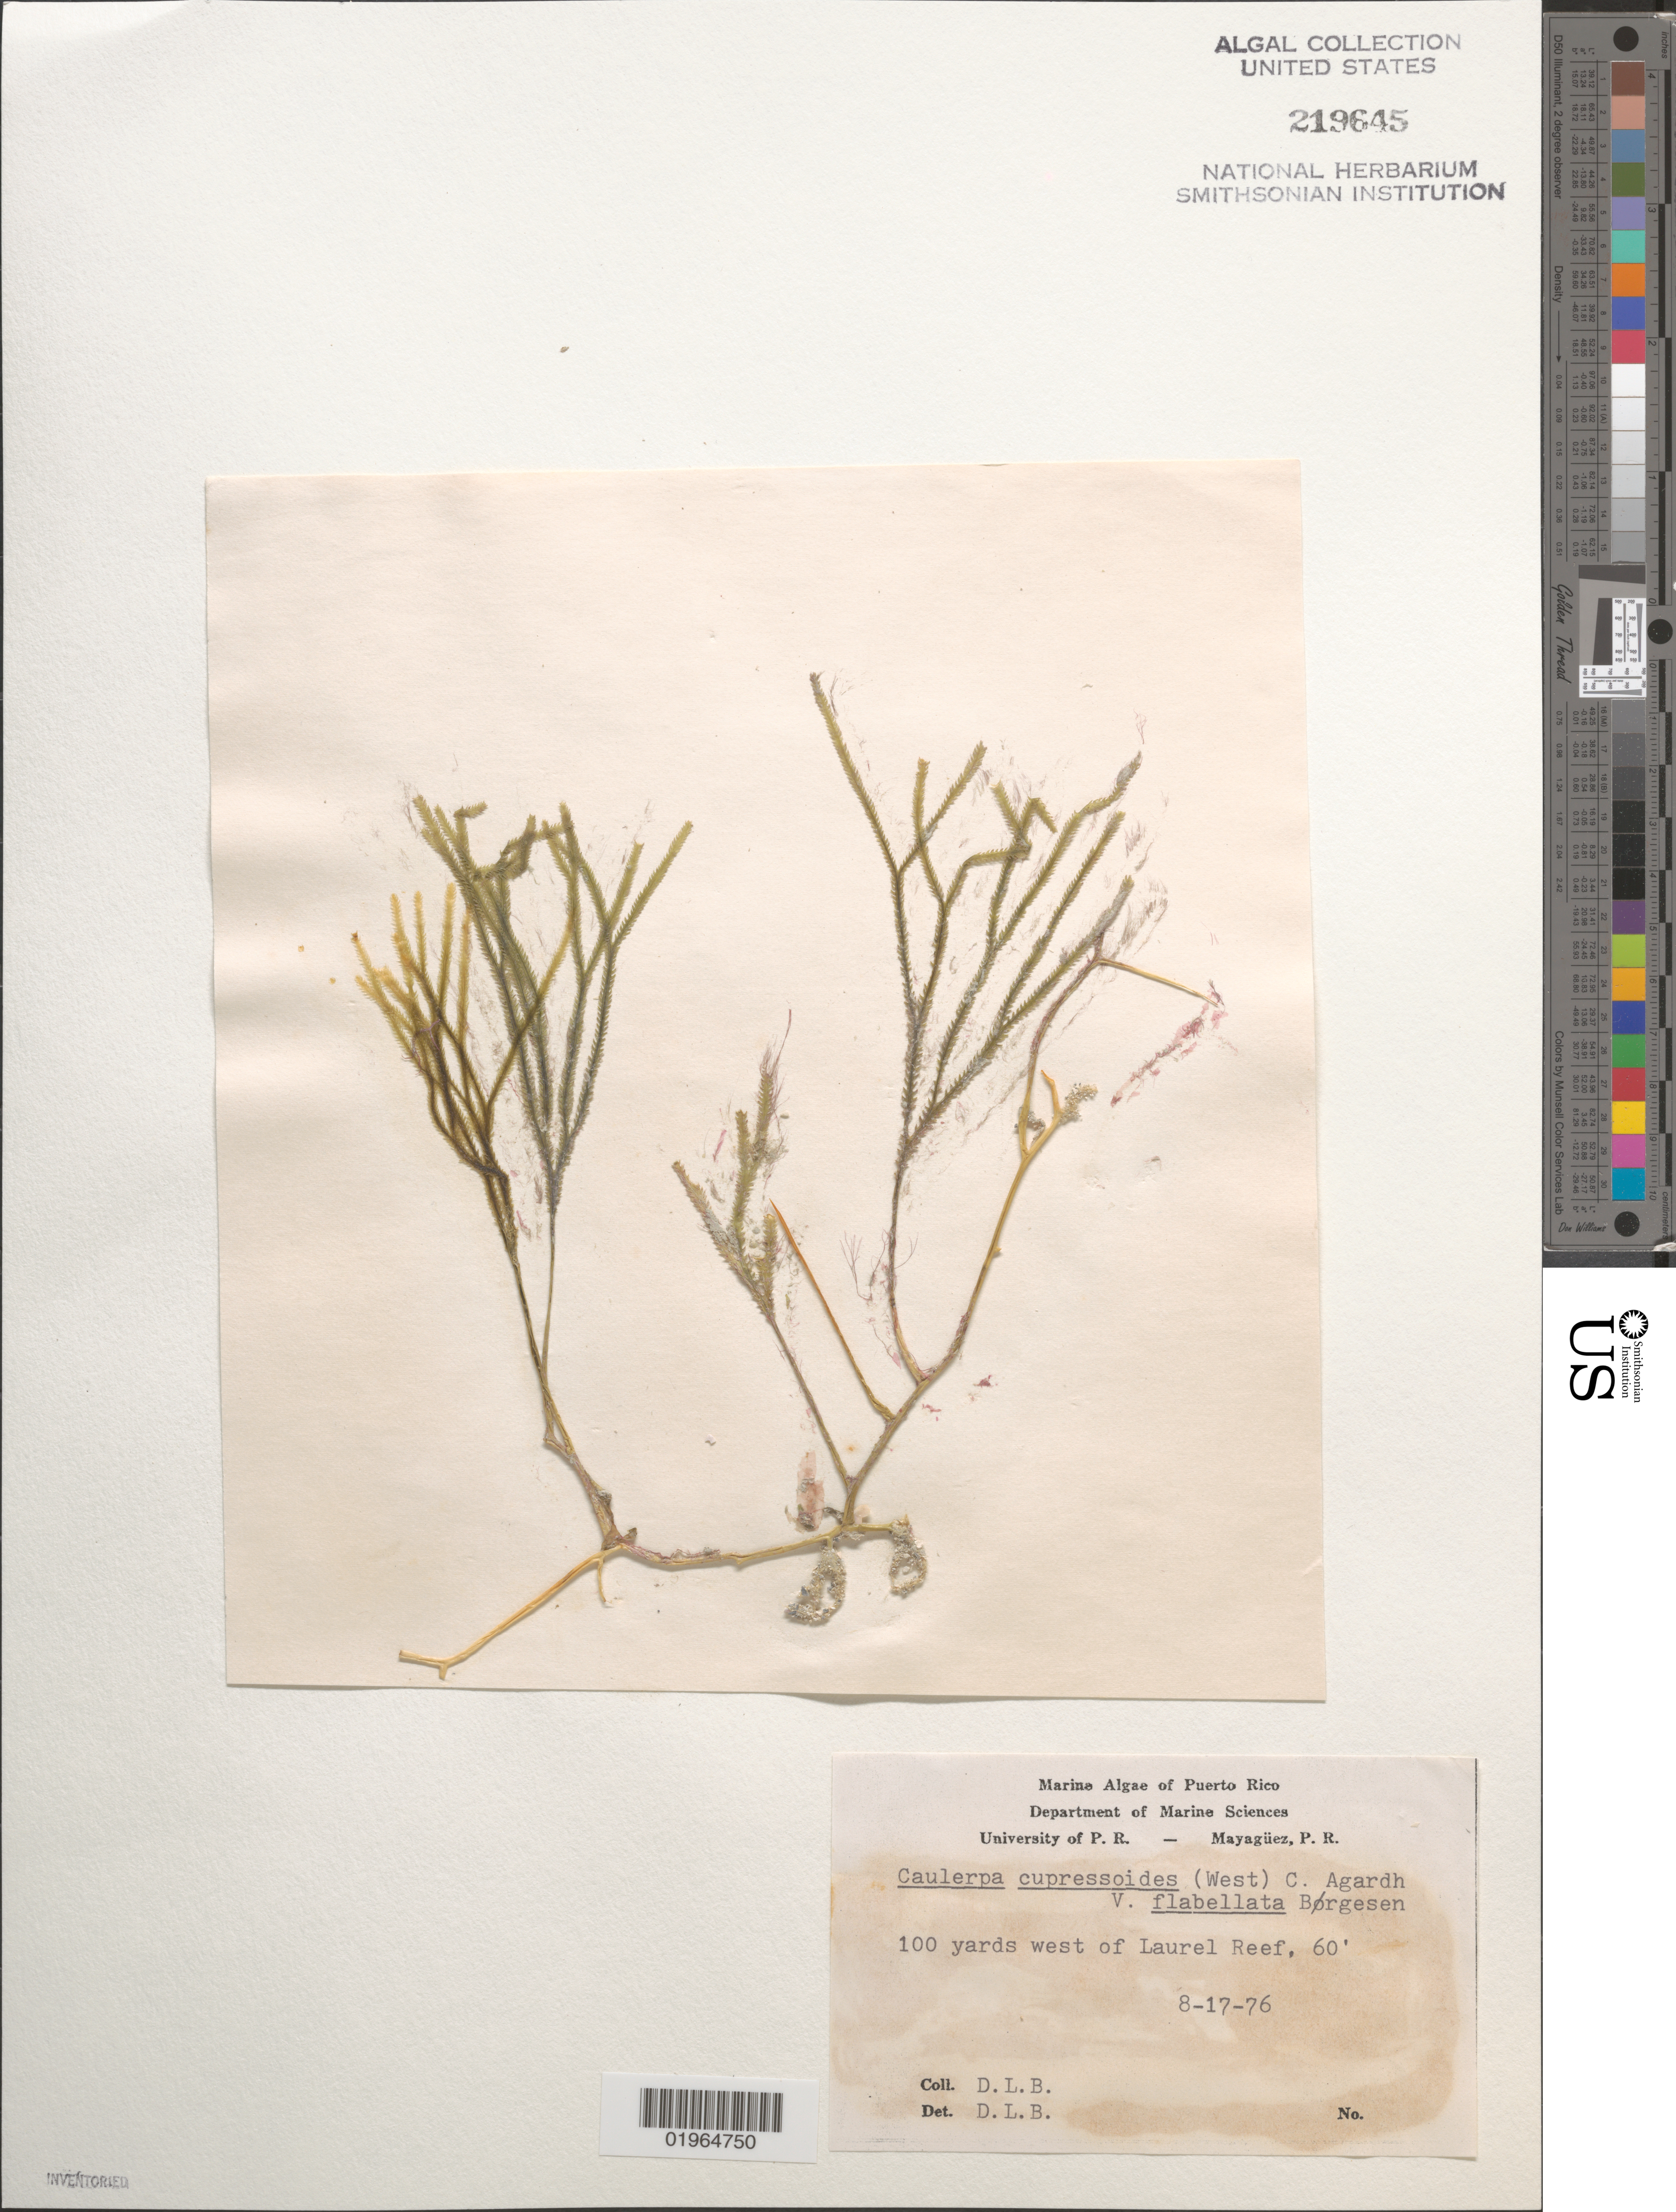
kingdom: Plantae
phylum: Chlorophyta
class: Ulvophyceae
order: Bryopsidales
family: Caulerpaceae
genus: Caulerpa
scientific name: Caulerpa cupressoides var. flabellata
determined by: Ballantine, D. L.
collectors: D.L. Ballantine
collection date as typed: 17 Aug 1976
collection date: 1976-08-17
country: Puerto Rico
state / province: Lajas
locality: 100 yards west of Laurel Reef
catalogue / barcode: US 219645